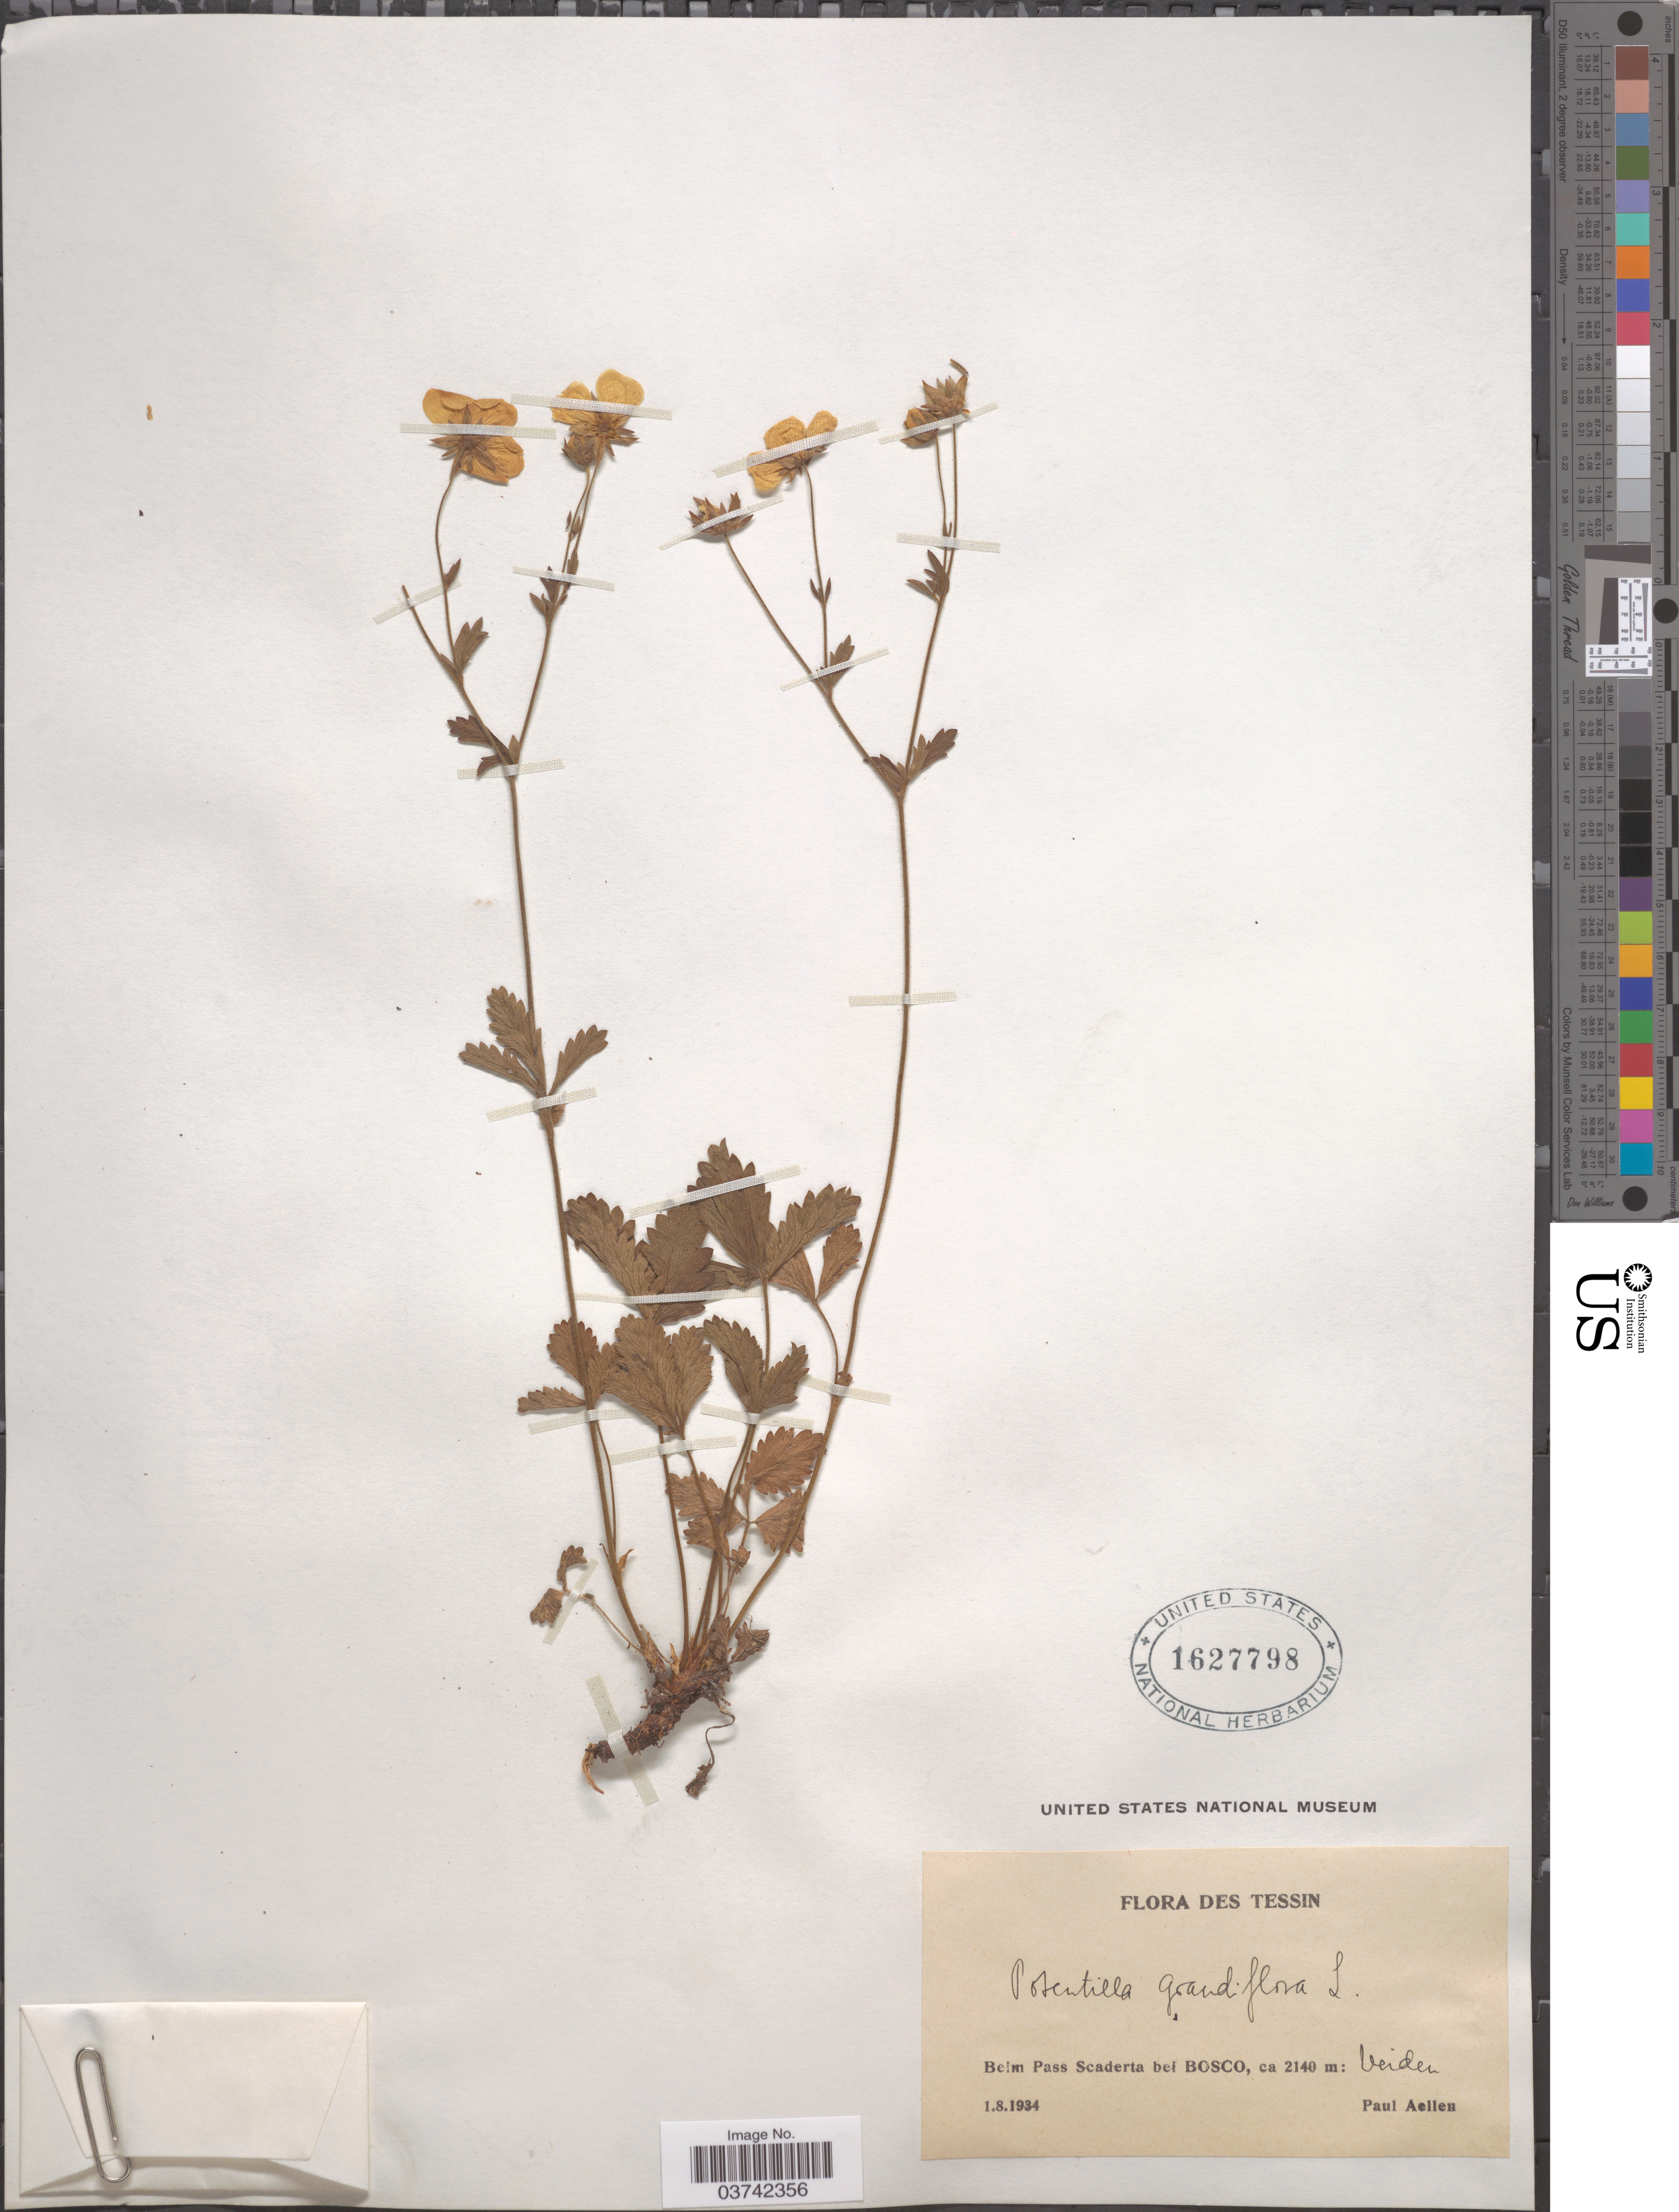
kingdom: Plantae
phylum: Tracheophyta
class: Magnoliopsida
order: Rosales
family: Rosaceae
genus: Potentilla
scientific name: Potentilla grandiflora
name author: L.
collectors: P. Aellen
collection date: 1934-08-01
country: Switzerland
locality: Tessin. Beim Pass Scaderta bei Bosco.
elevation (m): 2140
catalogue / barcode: US 1627798